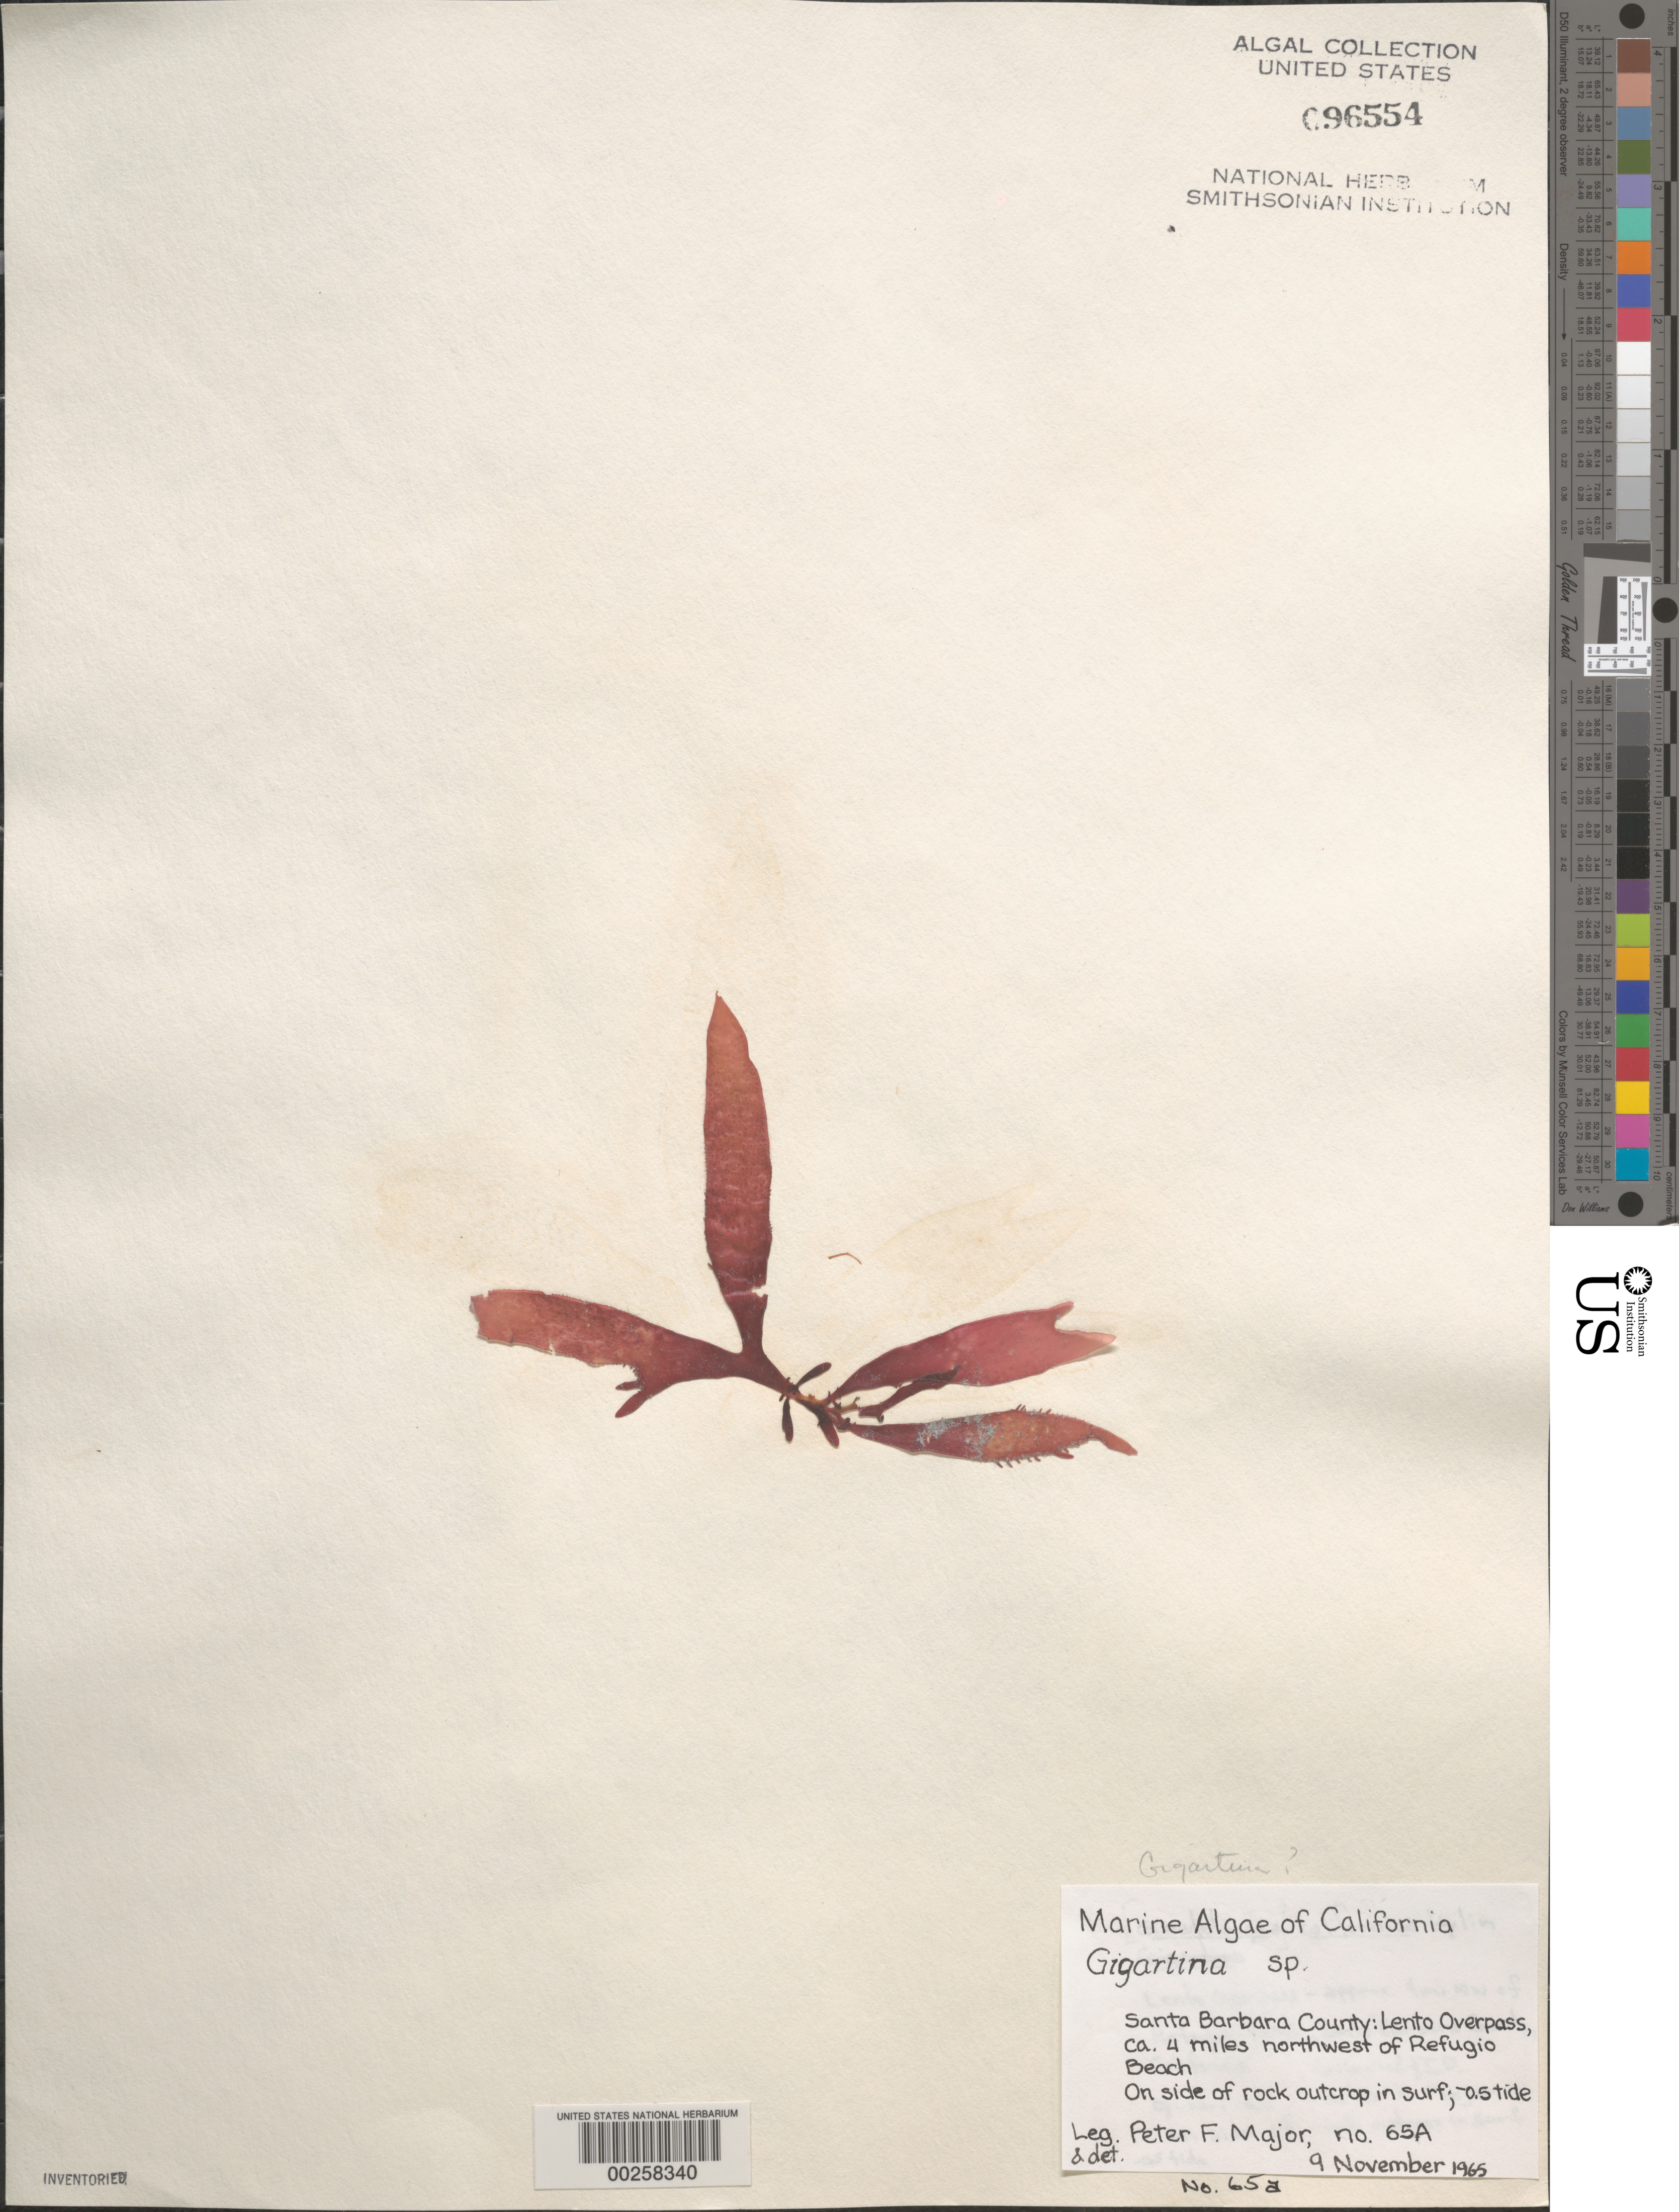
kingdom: Plantae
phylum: Rhodophyta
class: Florideophyceae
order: Gigartinales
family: Gigartinaceae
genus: Gigartina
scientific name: Gigartina sp.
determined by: Major, P. F.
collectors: P. Major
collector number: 65a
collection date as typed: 09 Nov 1965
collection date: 1965-11-09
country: United States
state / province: California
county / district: Santa Barbara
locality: Lento Overpass, ca. 4 miles northwest of Refugio Beach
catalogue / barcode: US 96554